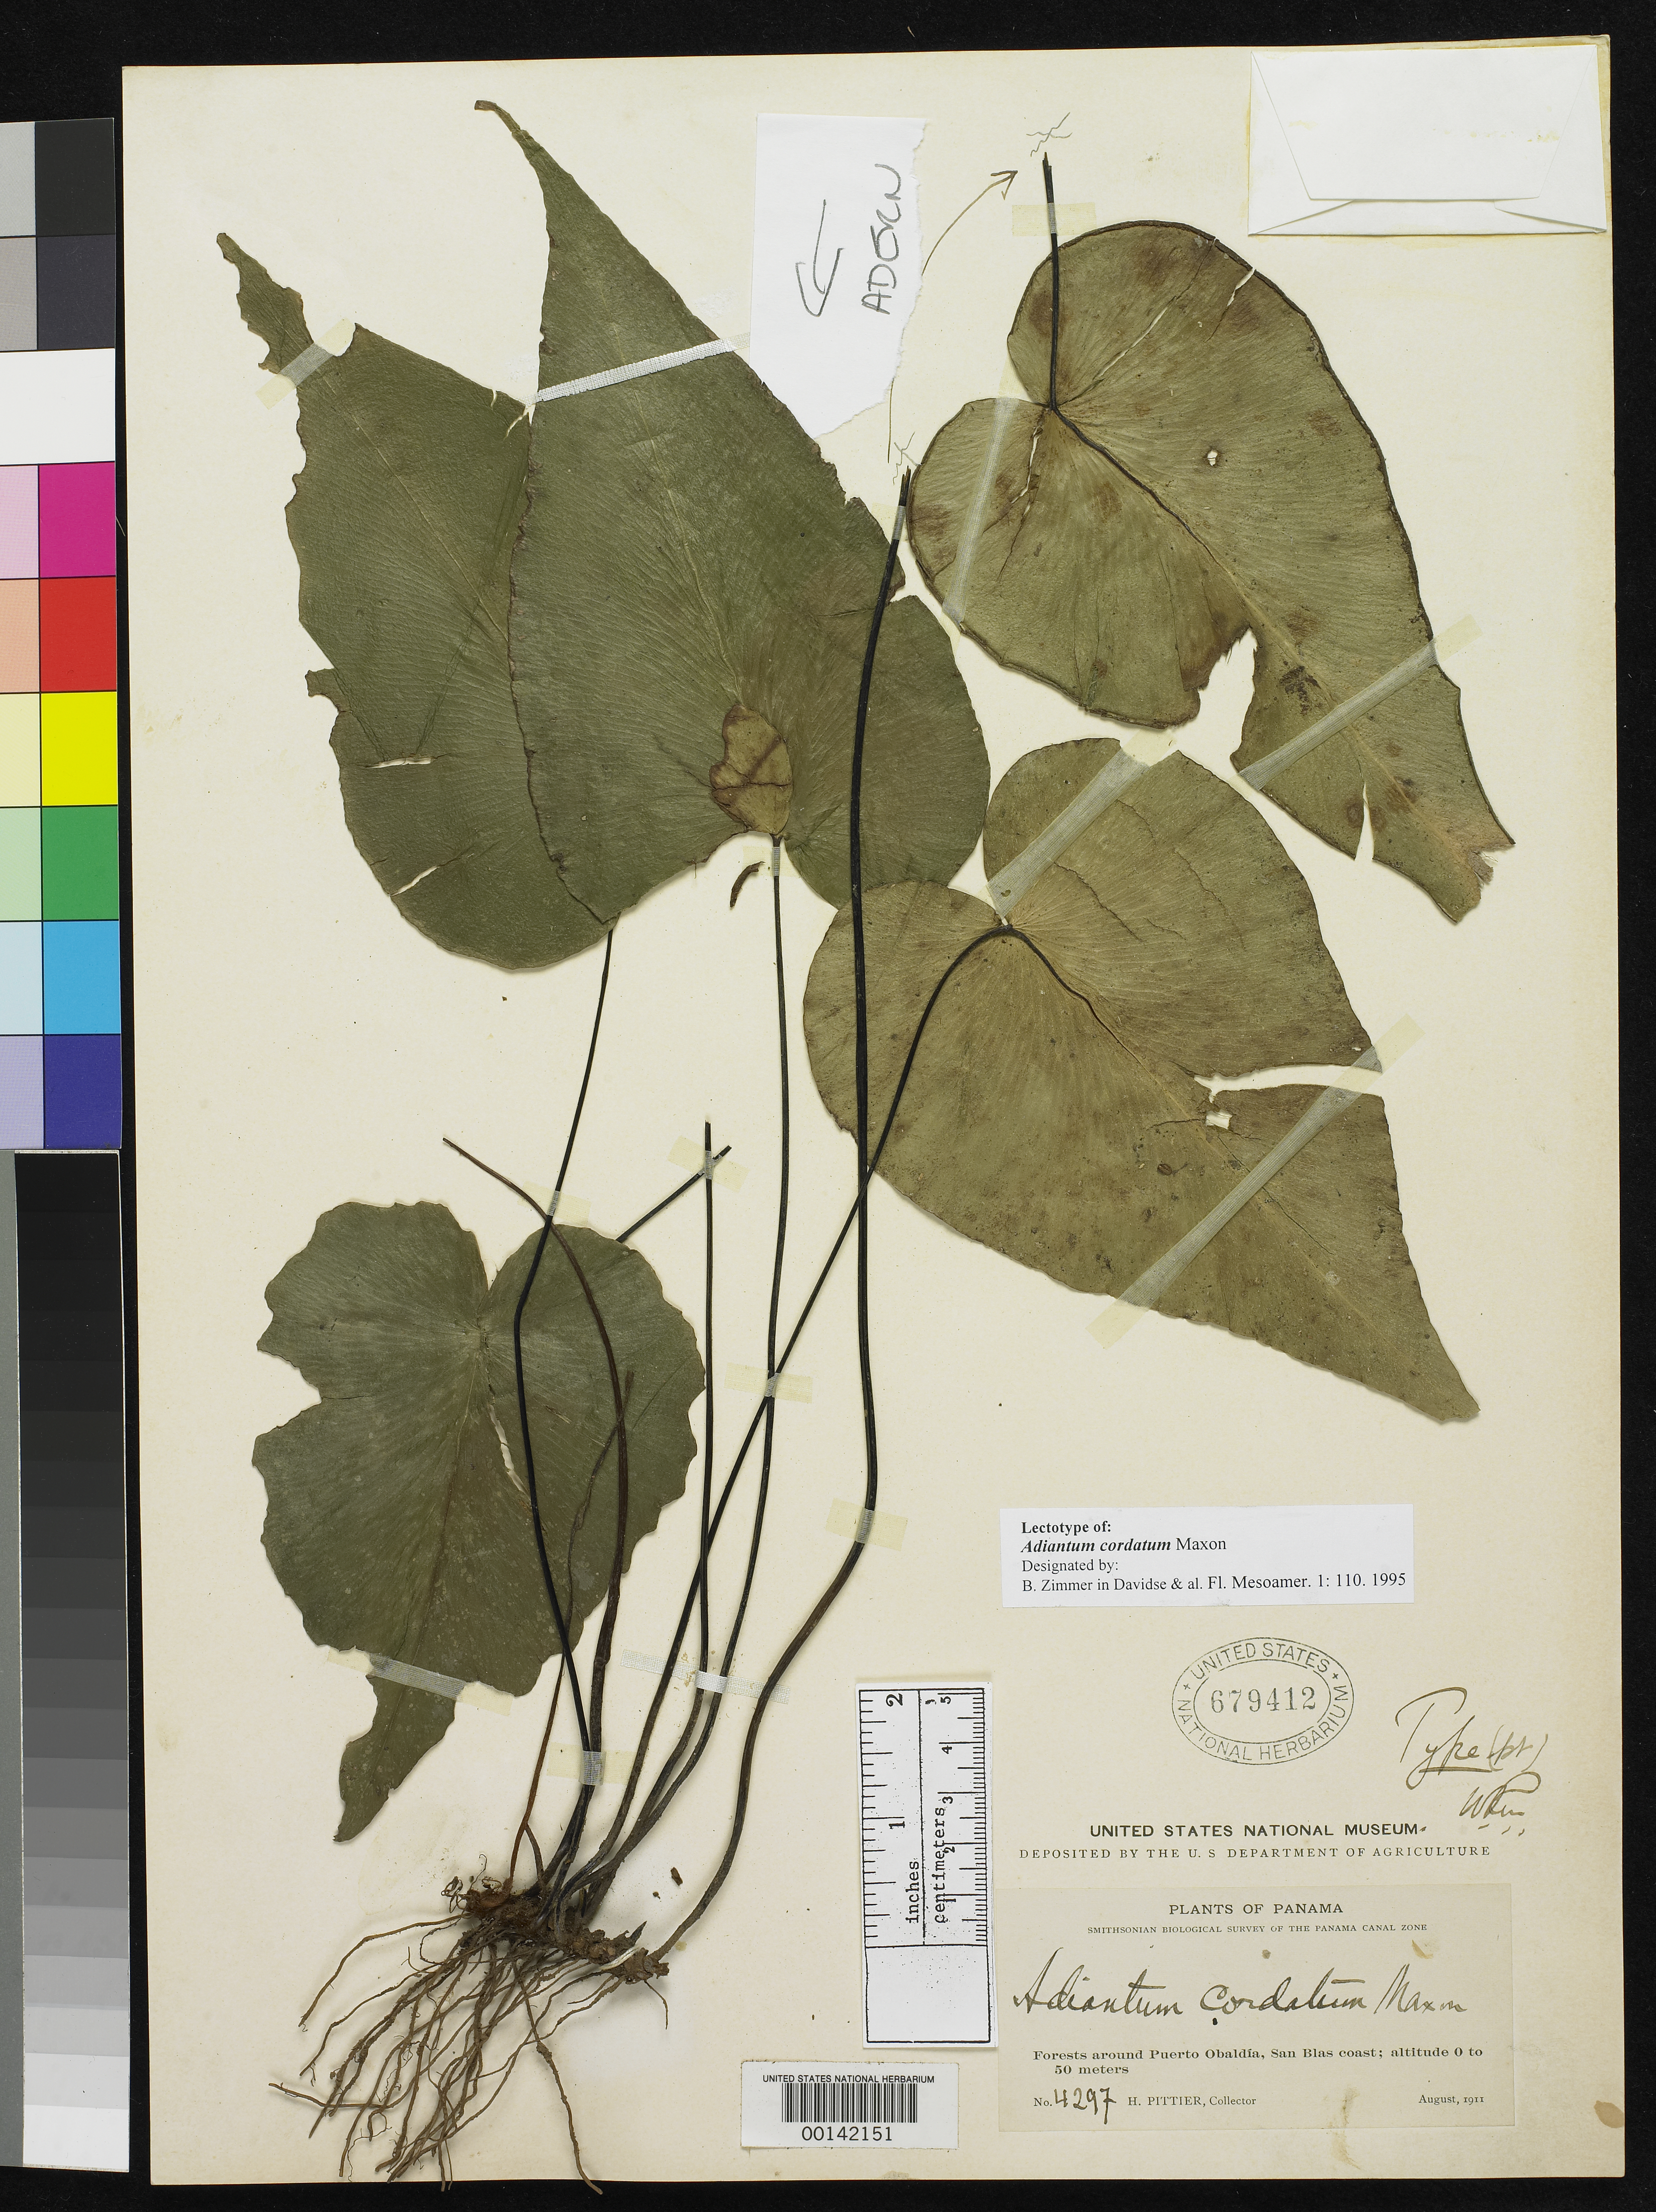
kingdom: Plantae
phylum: Tracheophyta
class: Polypodiopsida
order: Polypodiales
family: Pteridaceae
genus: Adiantum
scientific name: Adiantum cordatum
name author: Maxon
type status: Holotype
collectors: H. F. Pittier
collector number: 4297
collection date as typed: Aug 1911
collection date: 1911-08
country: Panama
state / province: Coclé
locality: Forests around Puerto Obaldia, San Blas Coast.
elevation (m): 0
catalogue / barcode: US 679412